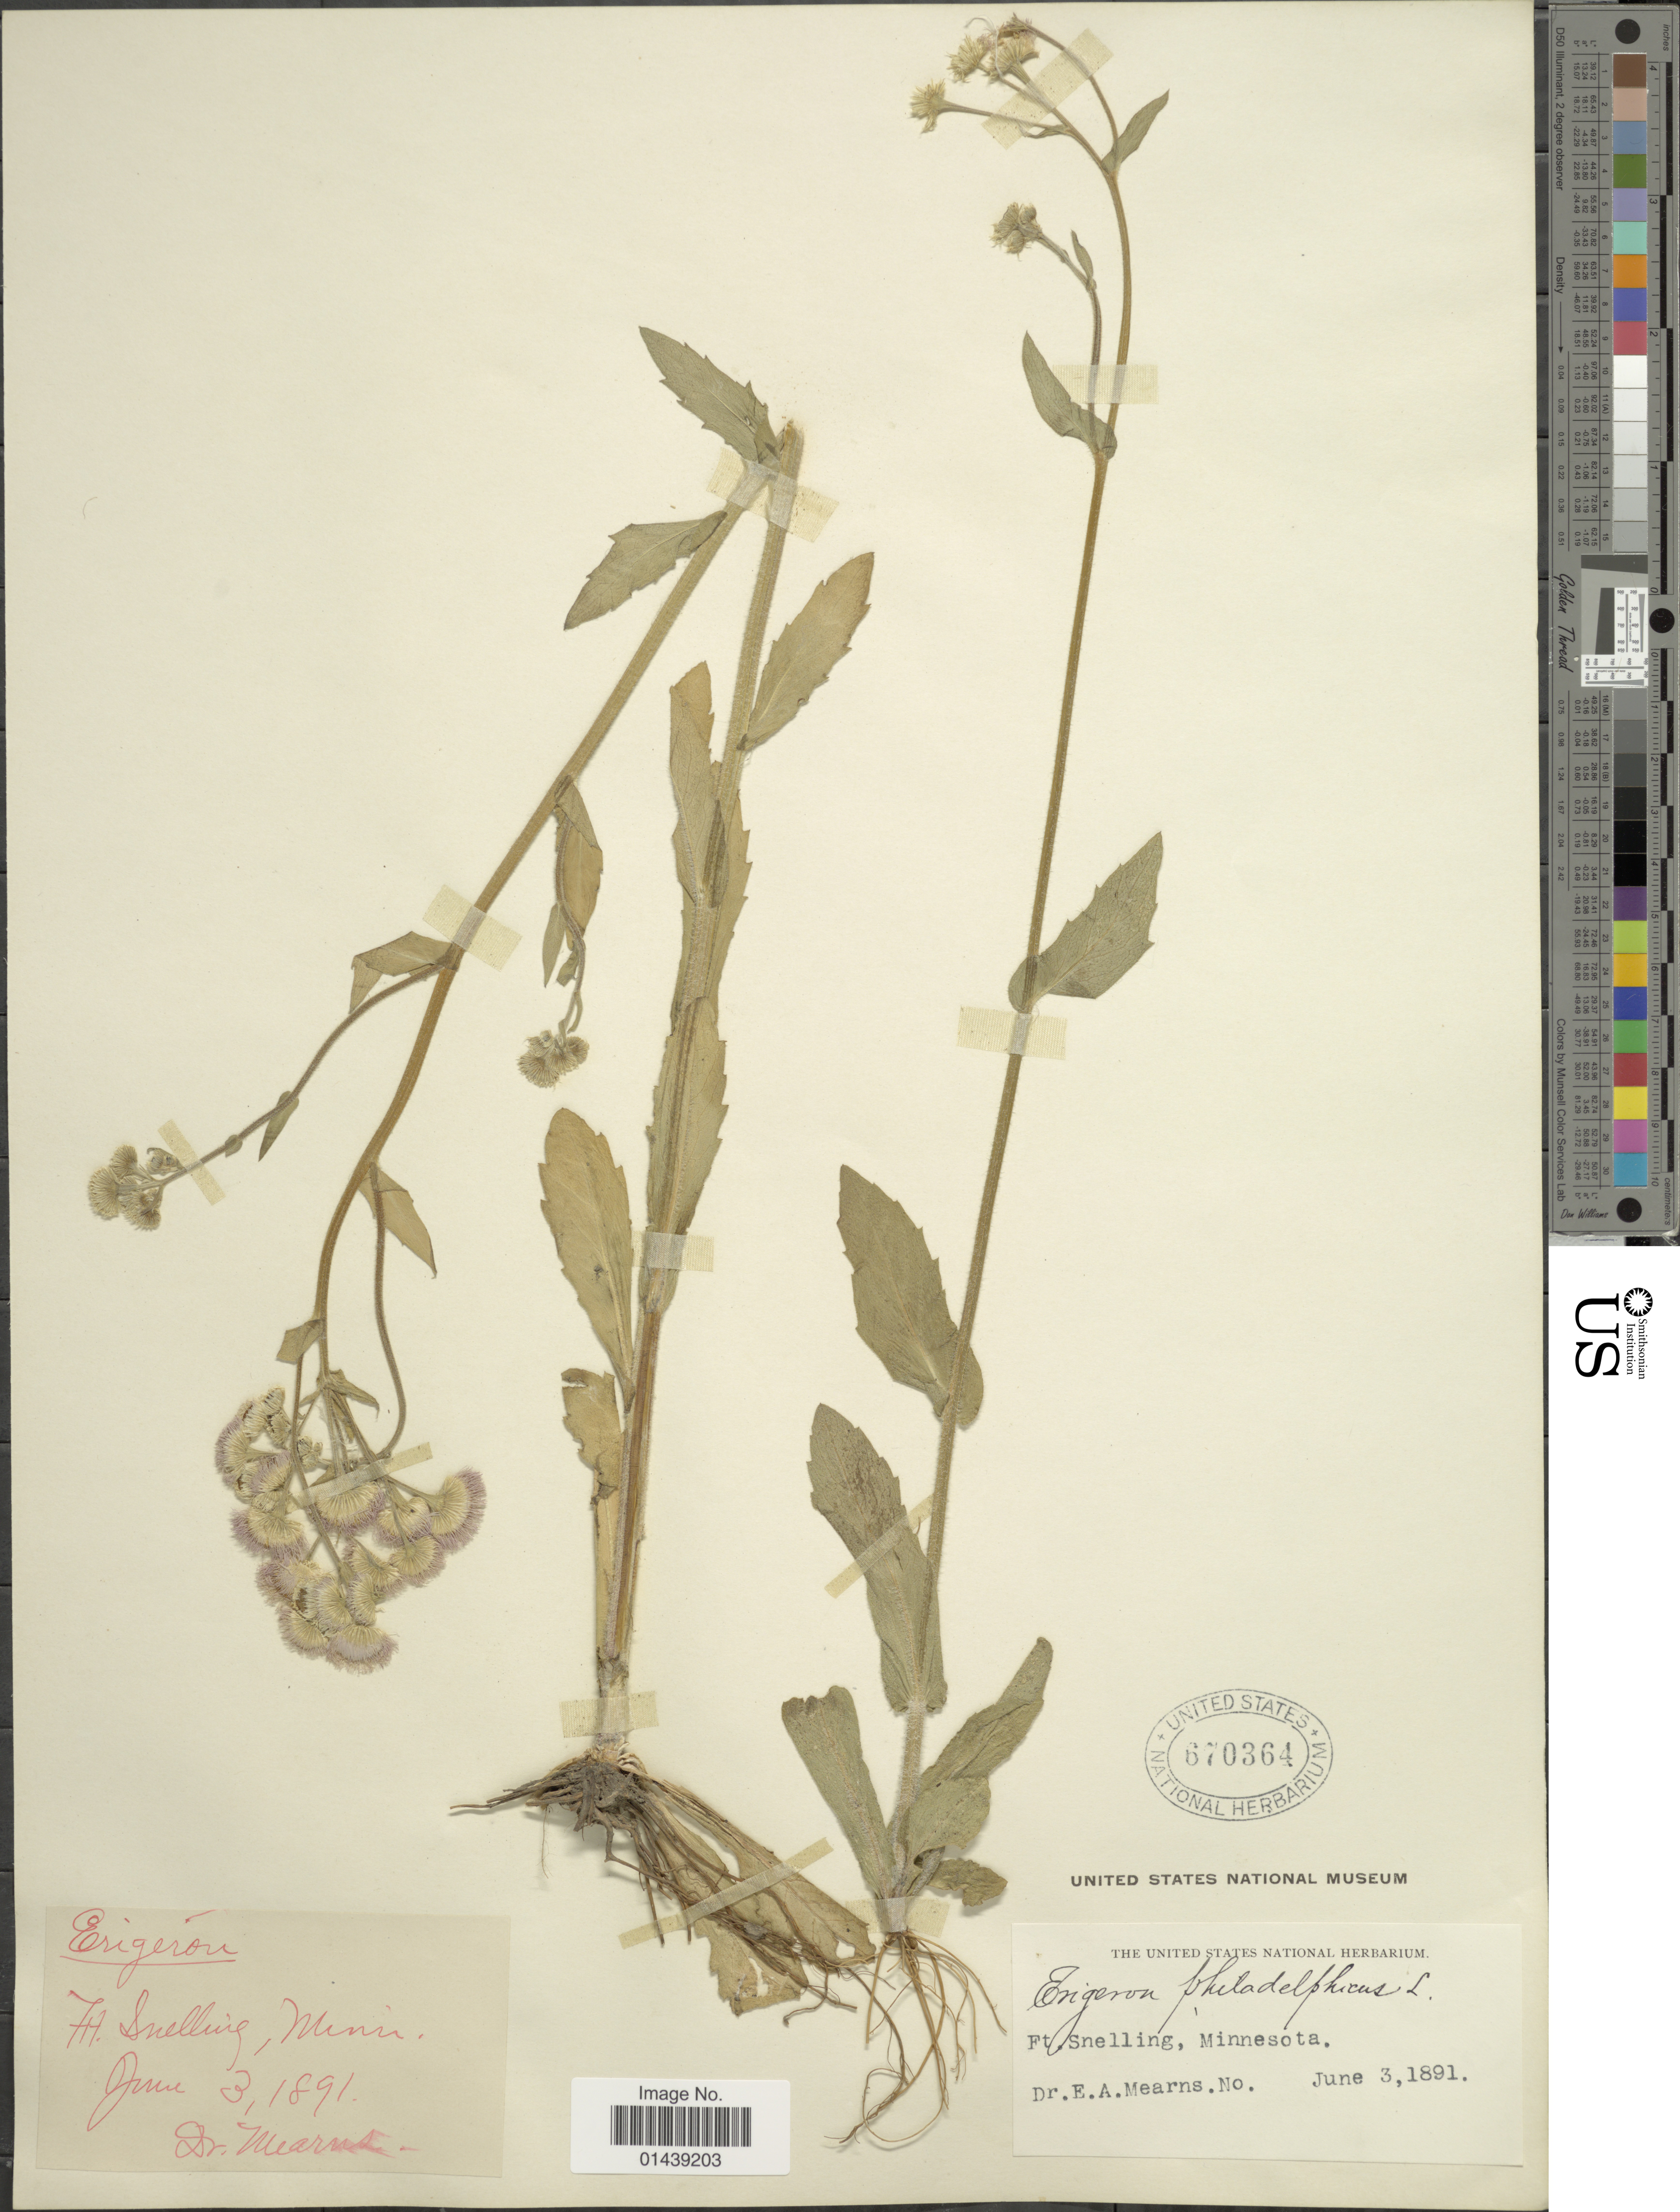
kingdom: Plantae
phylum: Tracheophyta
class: Magnoliopsida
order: Asterales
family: Asteraceae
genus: Erigeron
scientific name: Erigeron philadelphicus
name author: L.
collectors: E. A. Mearns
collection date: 1891-06-03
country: United States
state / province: Minnesota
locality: Ft. Snelling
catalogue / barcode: US 670364